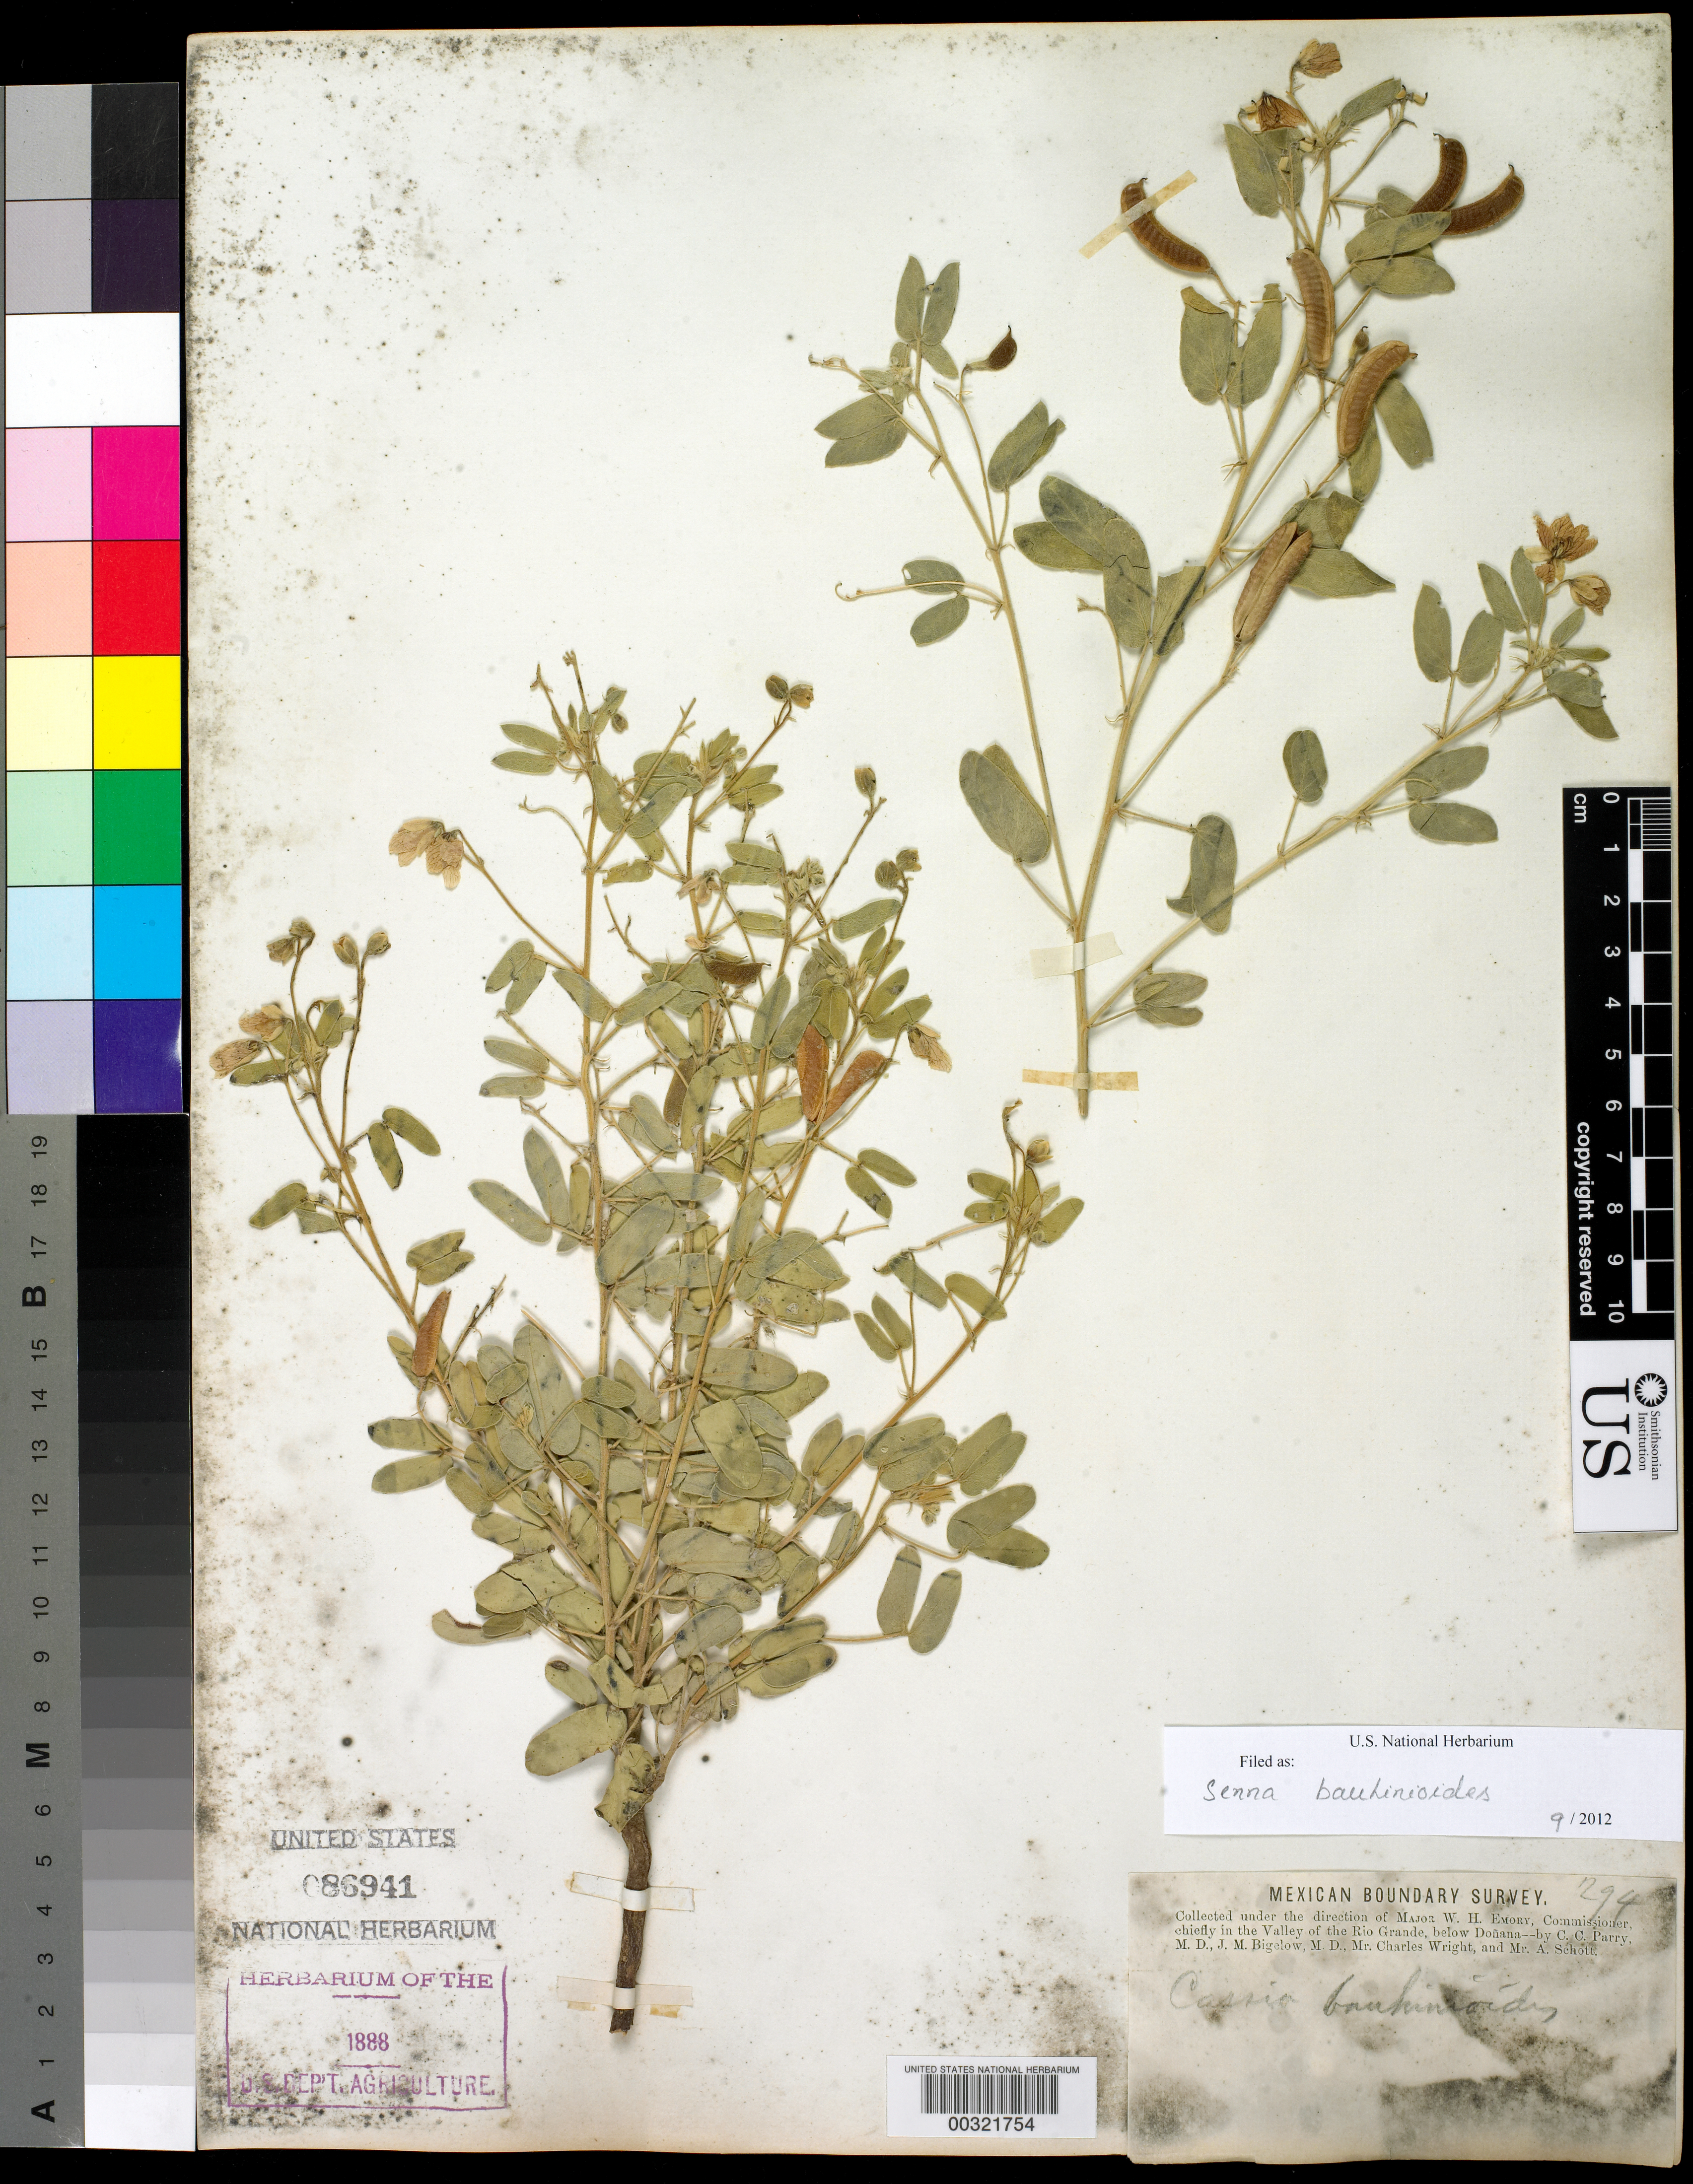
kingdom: Plantae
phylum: Tracheophyta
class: Magnoliopsida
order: Fabales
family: Fabaceae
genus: Senna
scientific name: Senna bauhinioides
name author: (A. Gray) H.S. Irwin & Barneby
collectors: C. C. Parry, J. M. Bigelow, C. Wright & A. C. V. Schott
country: Mexico / United States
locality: Valley of the Rio Grande, below Donana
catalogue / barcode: US 86941